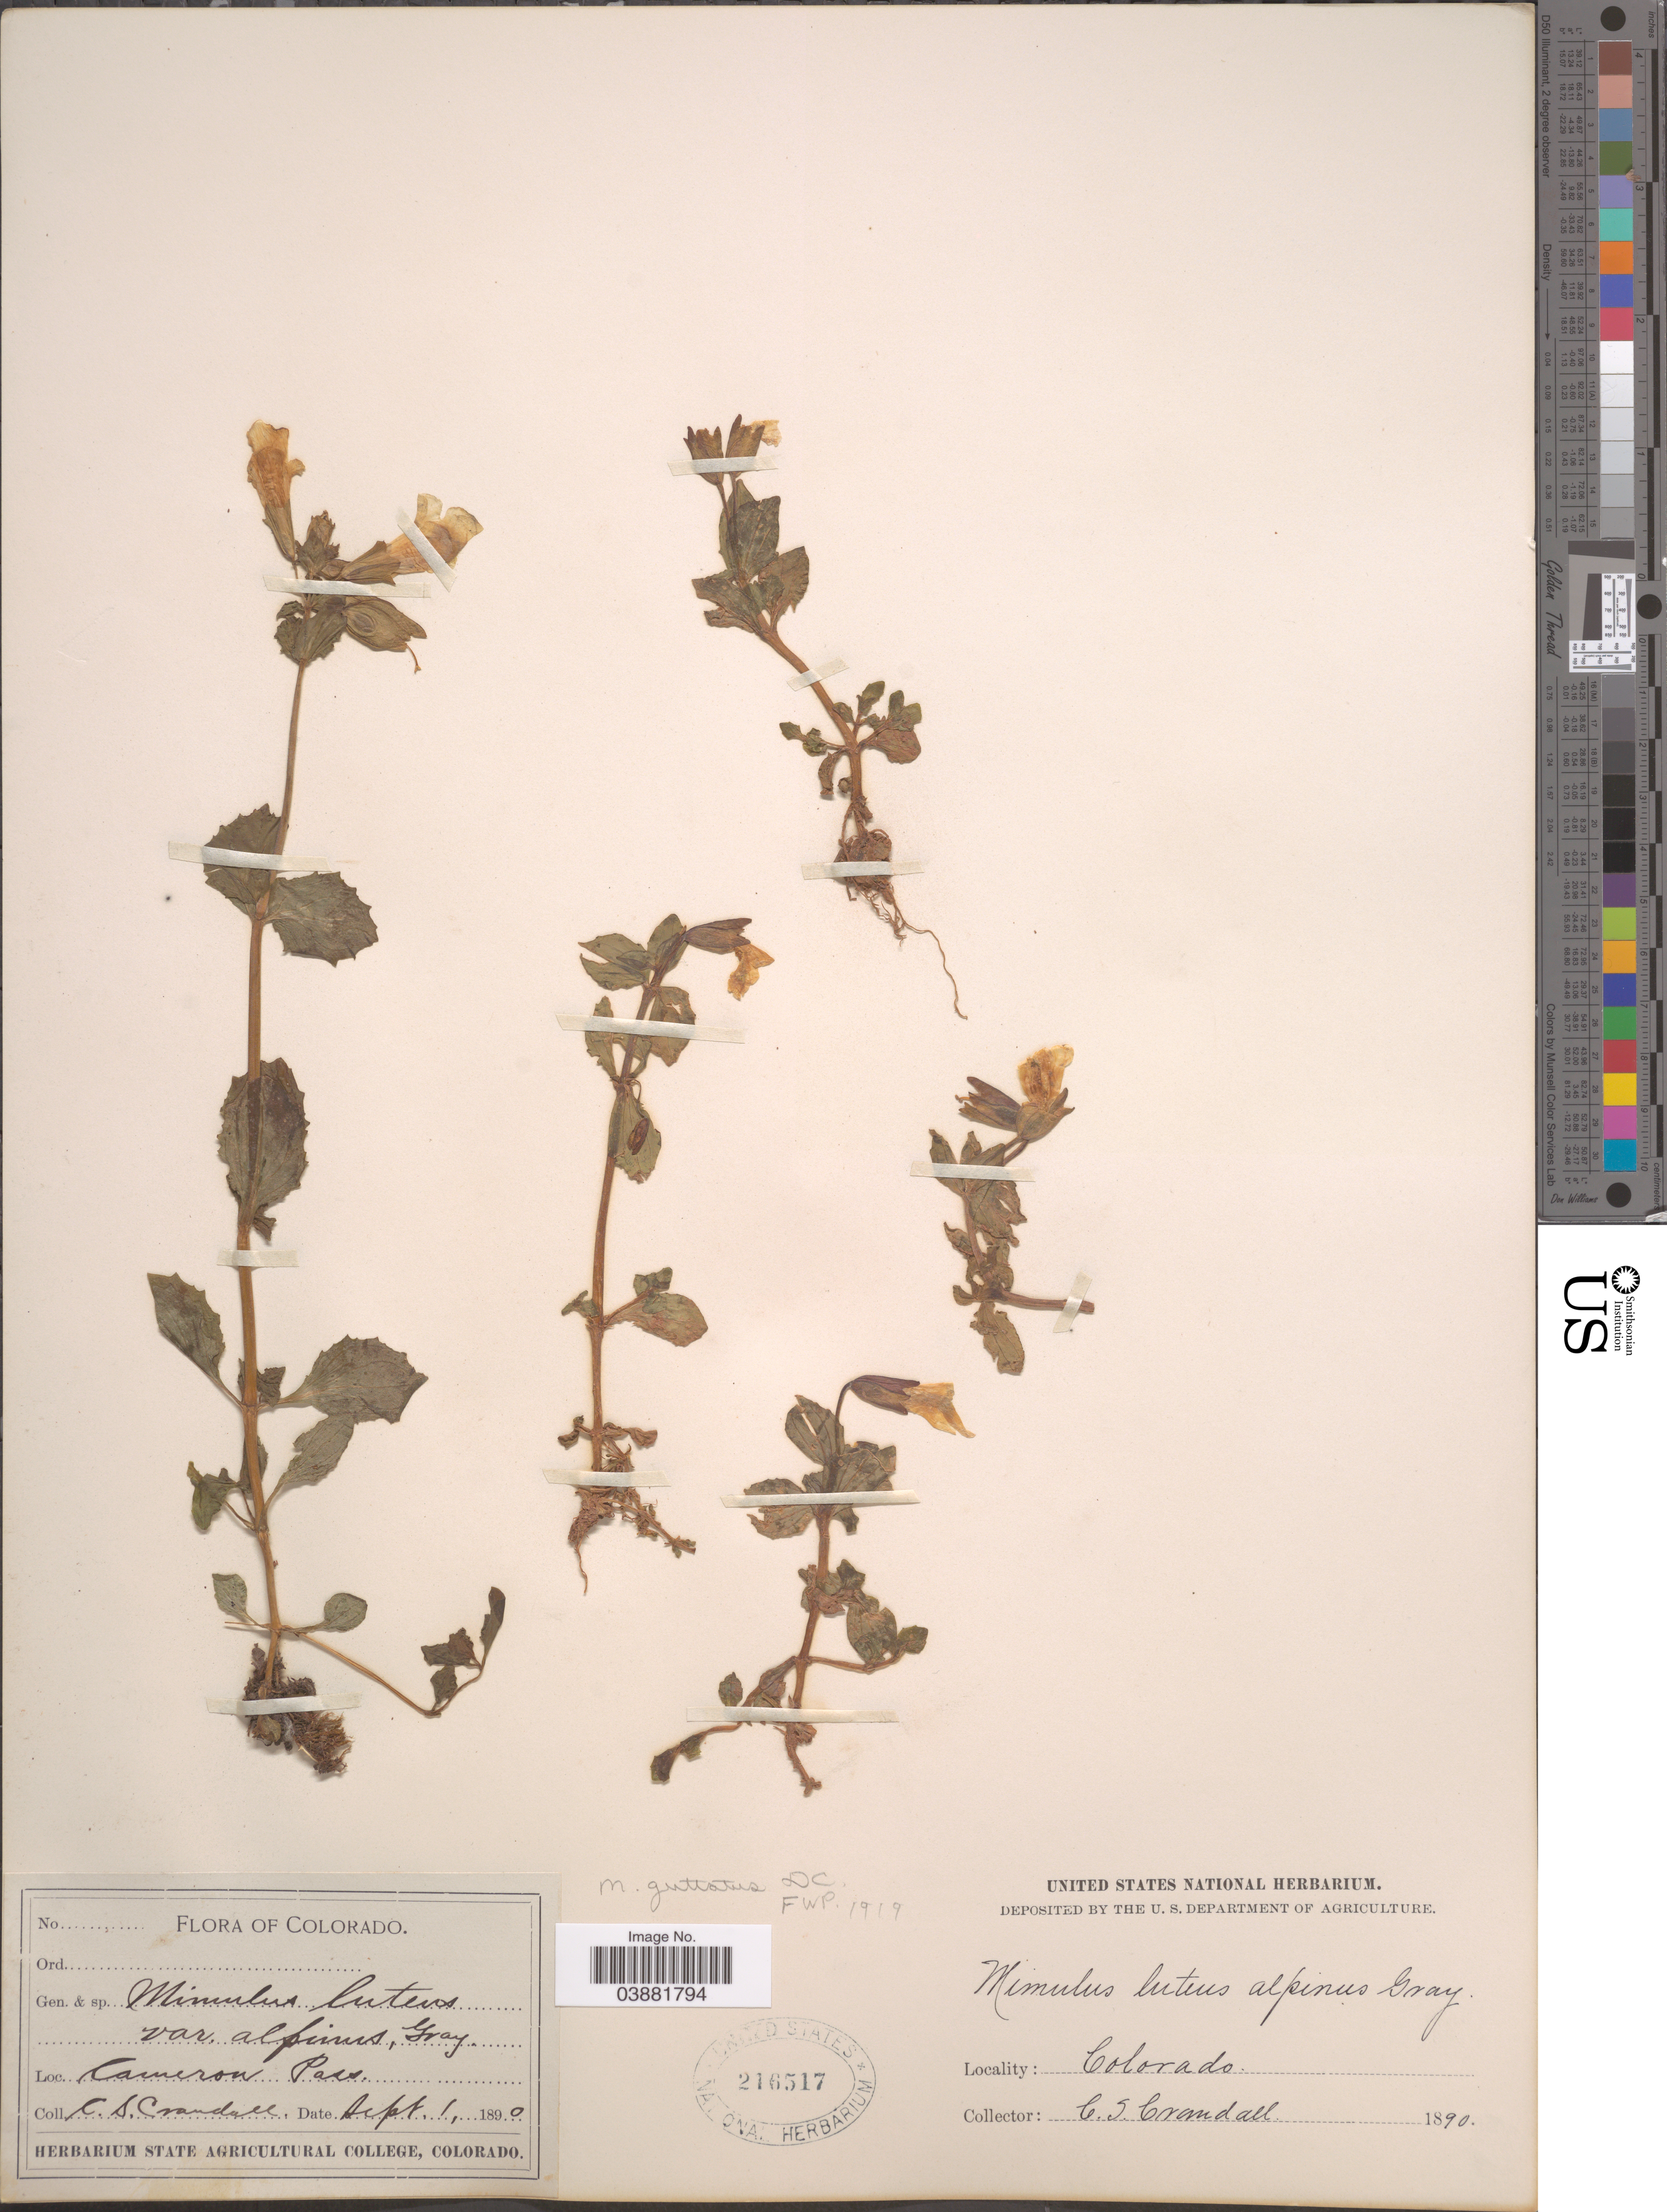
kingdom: Plantae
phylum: Tracheophyta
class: Magnoliopsida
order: Lamiales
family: Phrymaceae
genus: Mimulus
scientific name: Mimulus guttatus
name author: DC.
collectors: C. Crandall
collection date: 1890-09-01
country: United States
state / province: Colorado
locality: Cameron Pass.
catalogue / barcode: US 216517